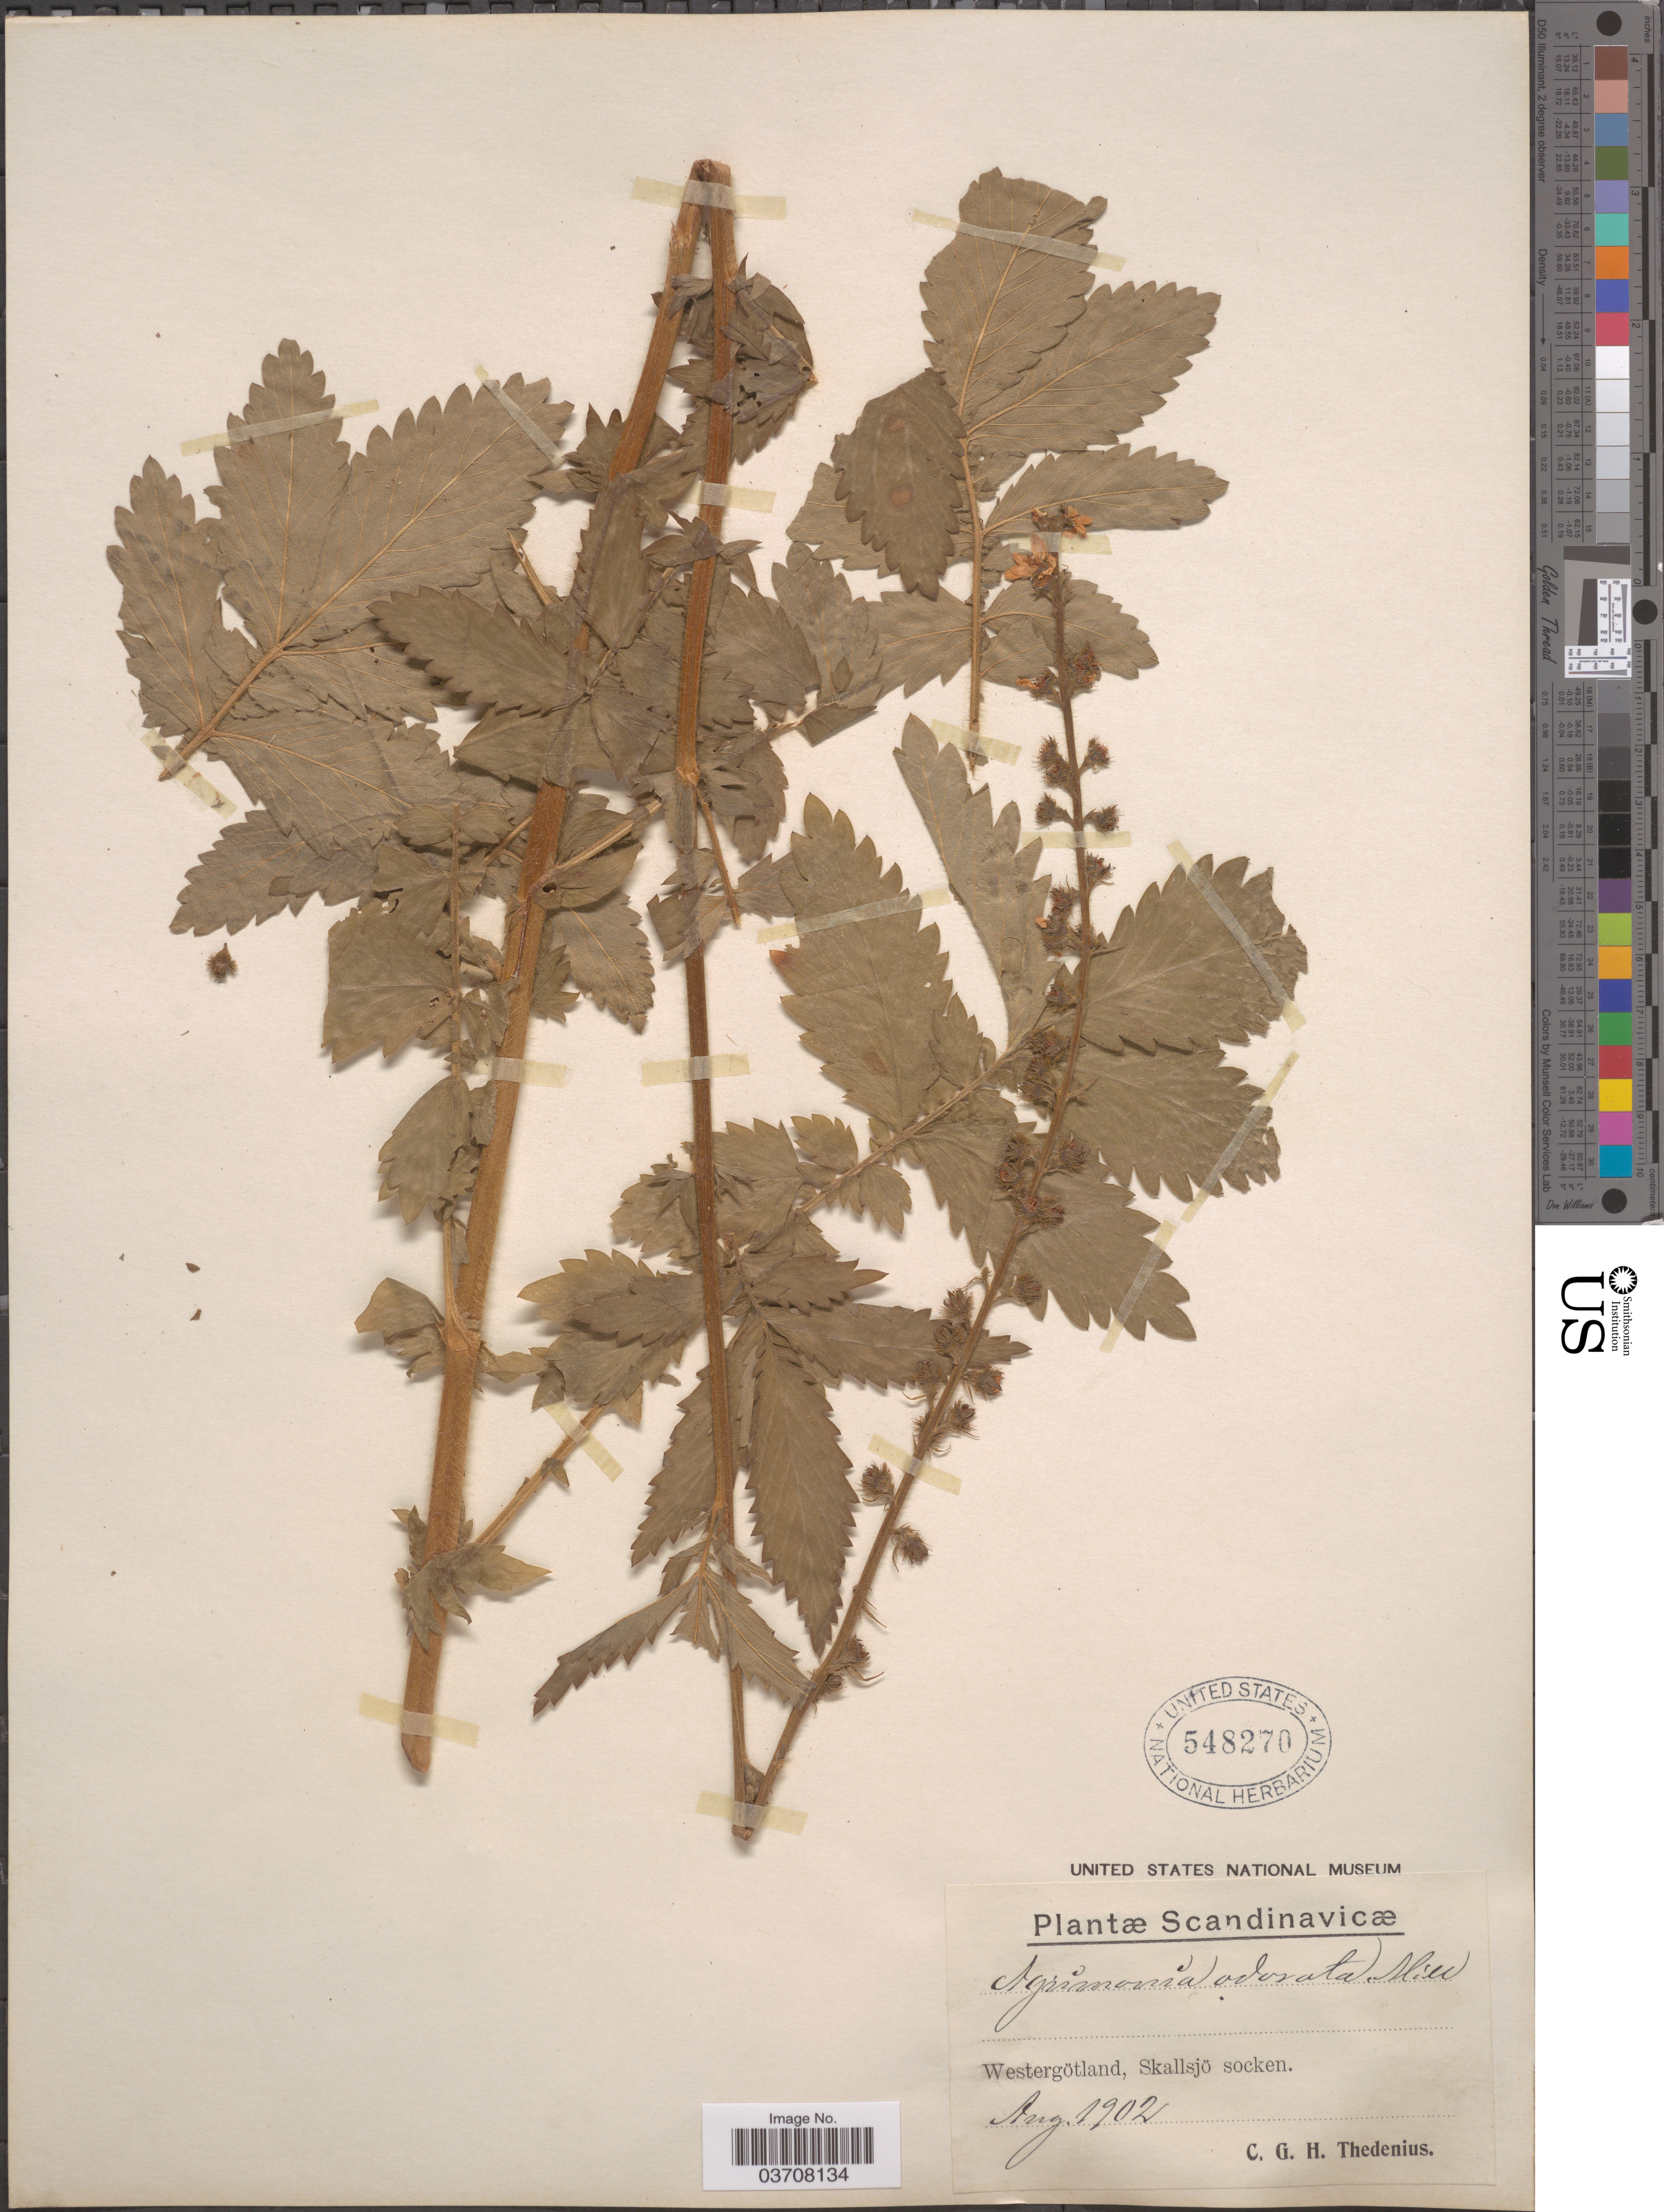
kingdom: Plantae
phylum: Tracheophyta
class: Magnoliopsida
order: Rosales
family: Rosaceae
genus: Agrimonia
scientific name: Agrimonia odorata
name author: Mill.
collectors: C. Thedenius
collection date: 1902-08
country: Sweden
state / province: Västra Götaland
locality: Scandinavicæ. Westergötland, Skallsjö socken.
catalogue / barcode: US 548270